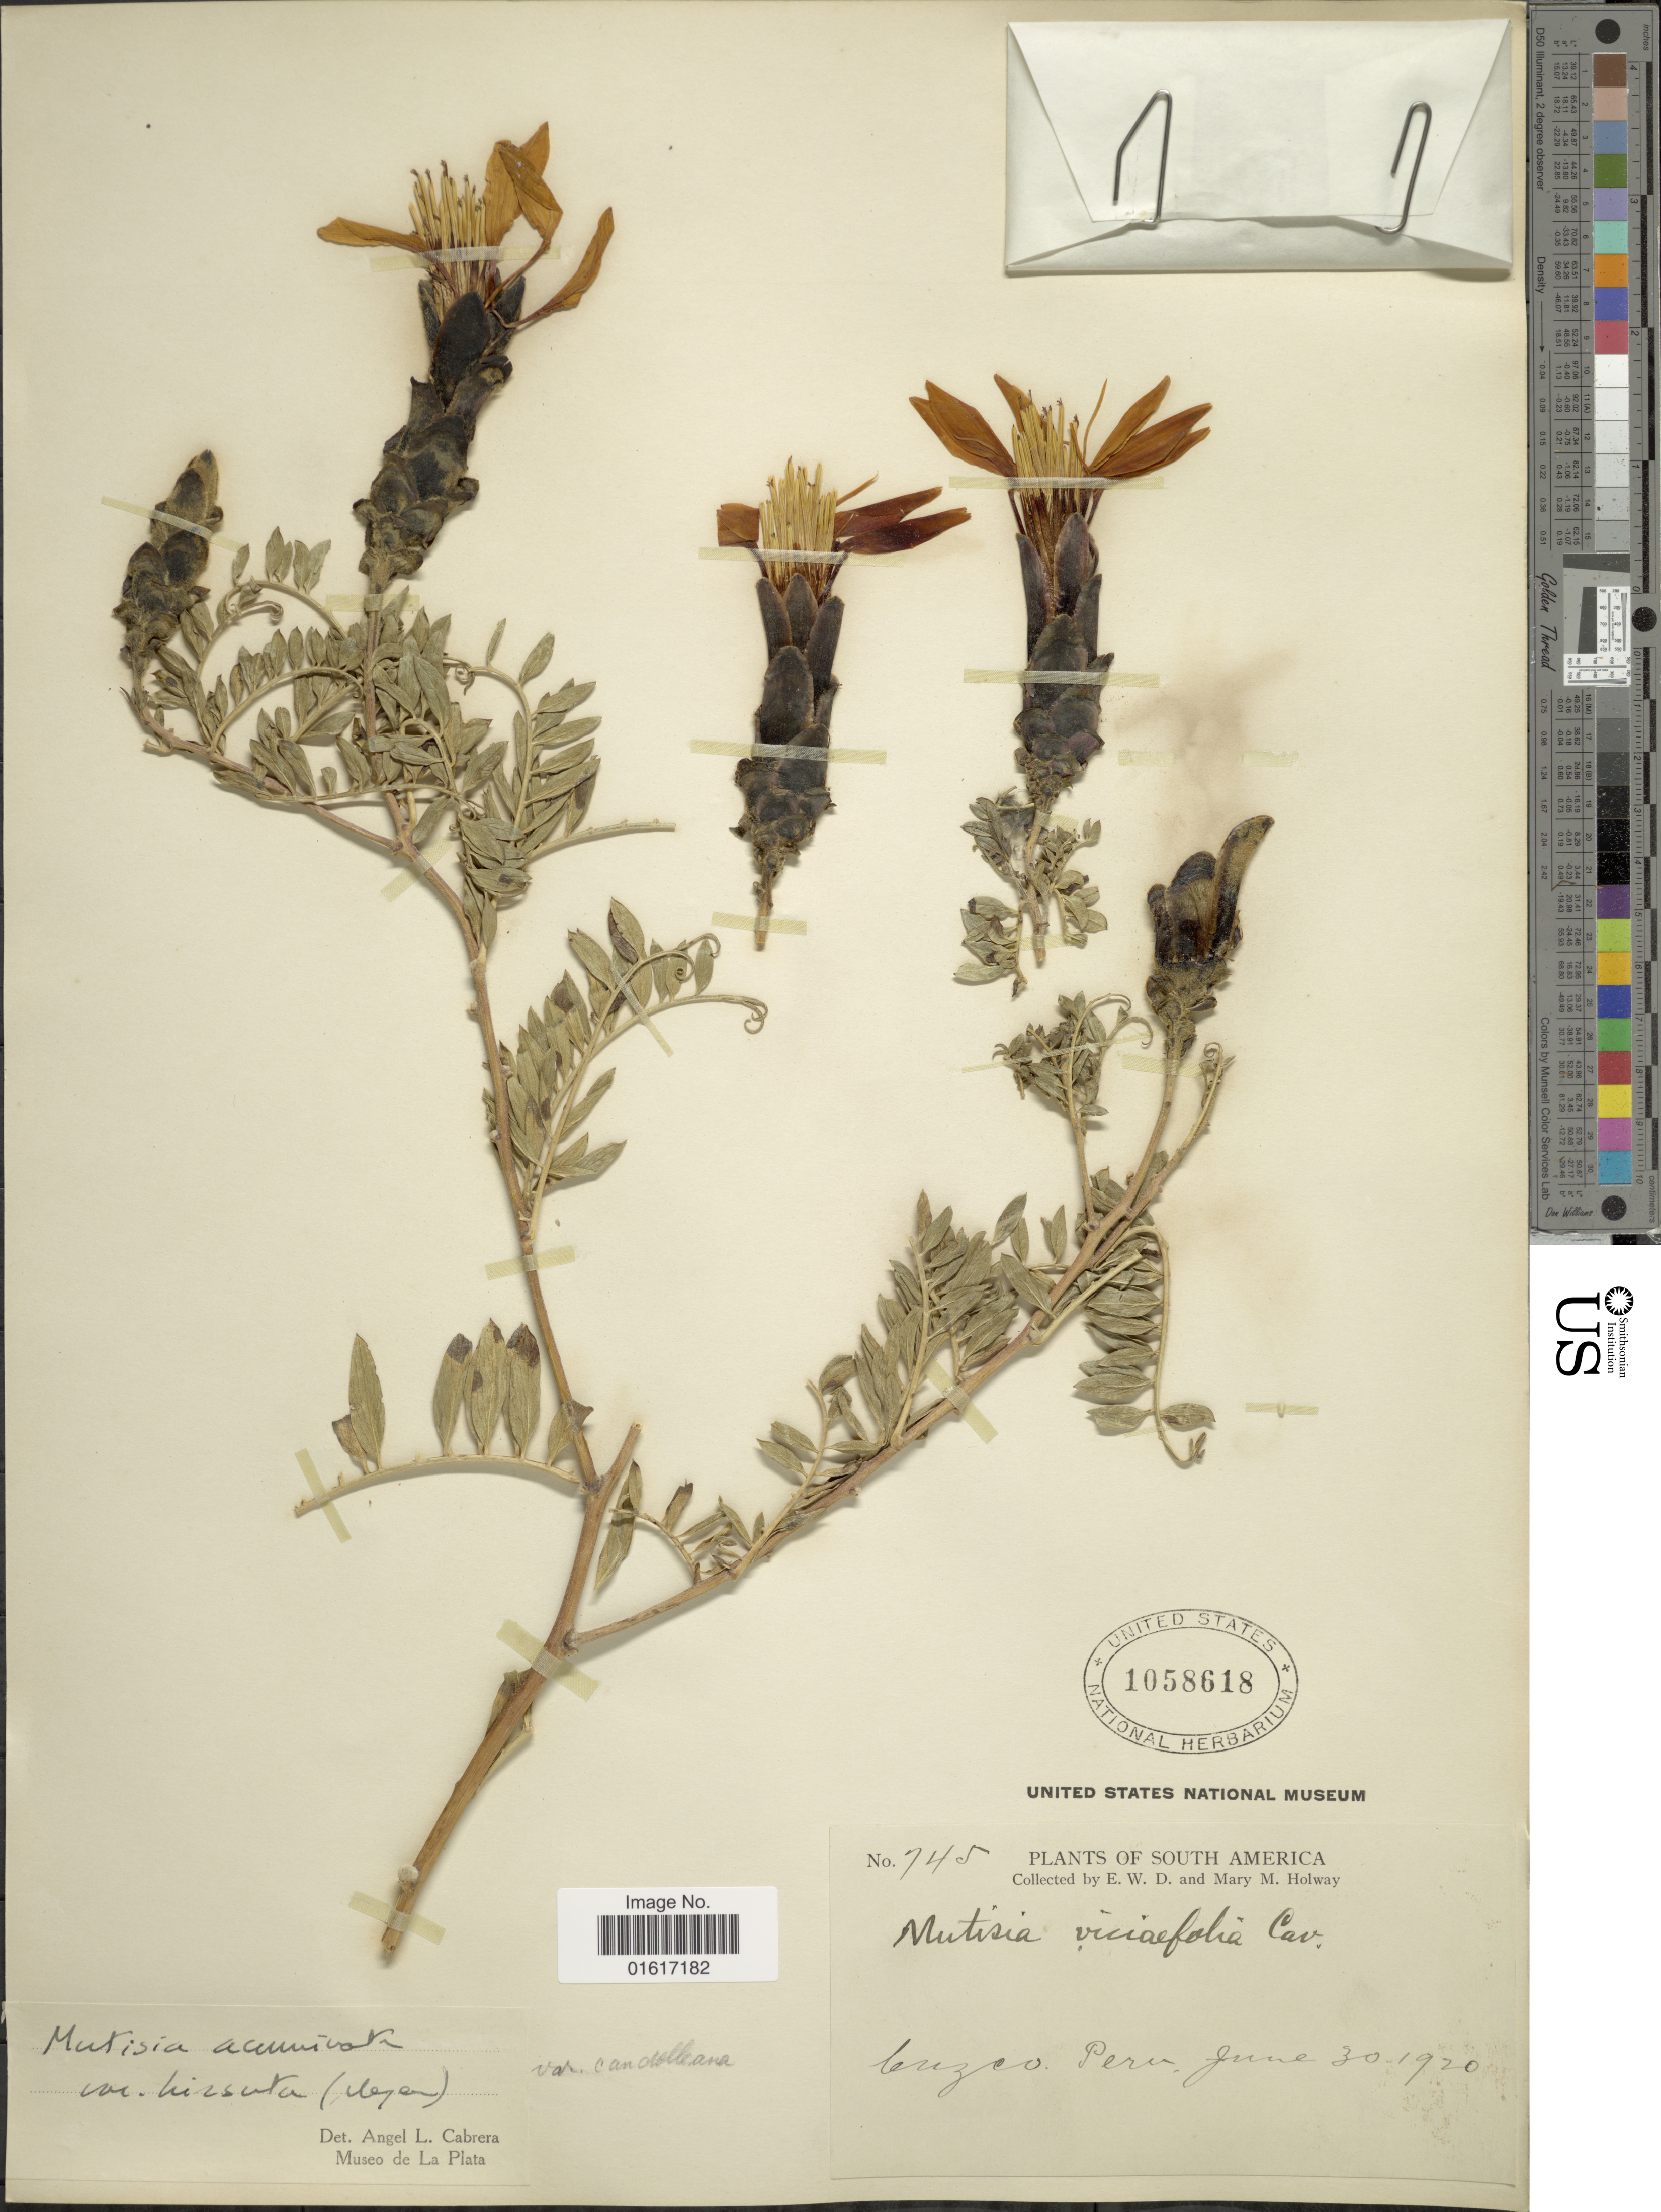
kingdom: Plantae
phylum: Tracheophyta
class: Magnoliopsida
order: Asterales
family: Asteraceae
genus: Mutisia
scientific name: Mutisia acuminata var. hirsuta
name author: (Meyen) Cabrera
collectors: E. W. D. Holway & M. M. Holway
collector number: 745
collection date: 1920-06-30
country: Peru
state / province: Cusco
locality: Cuzco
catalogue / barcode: US 1058618